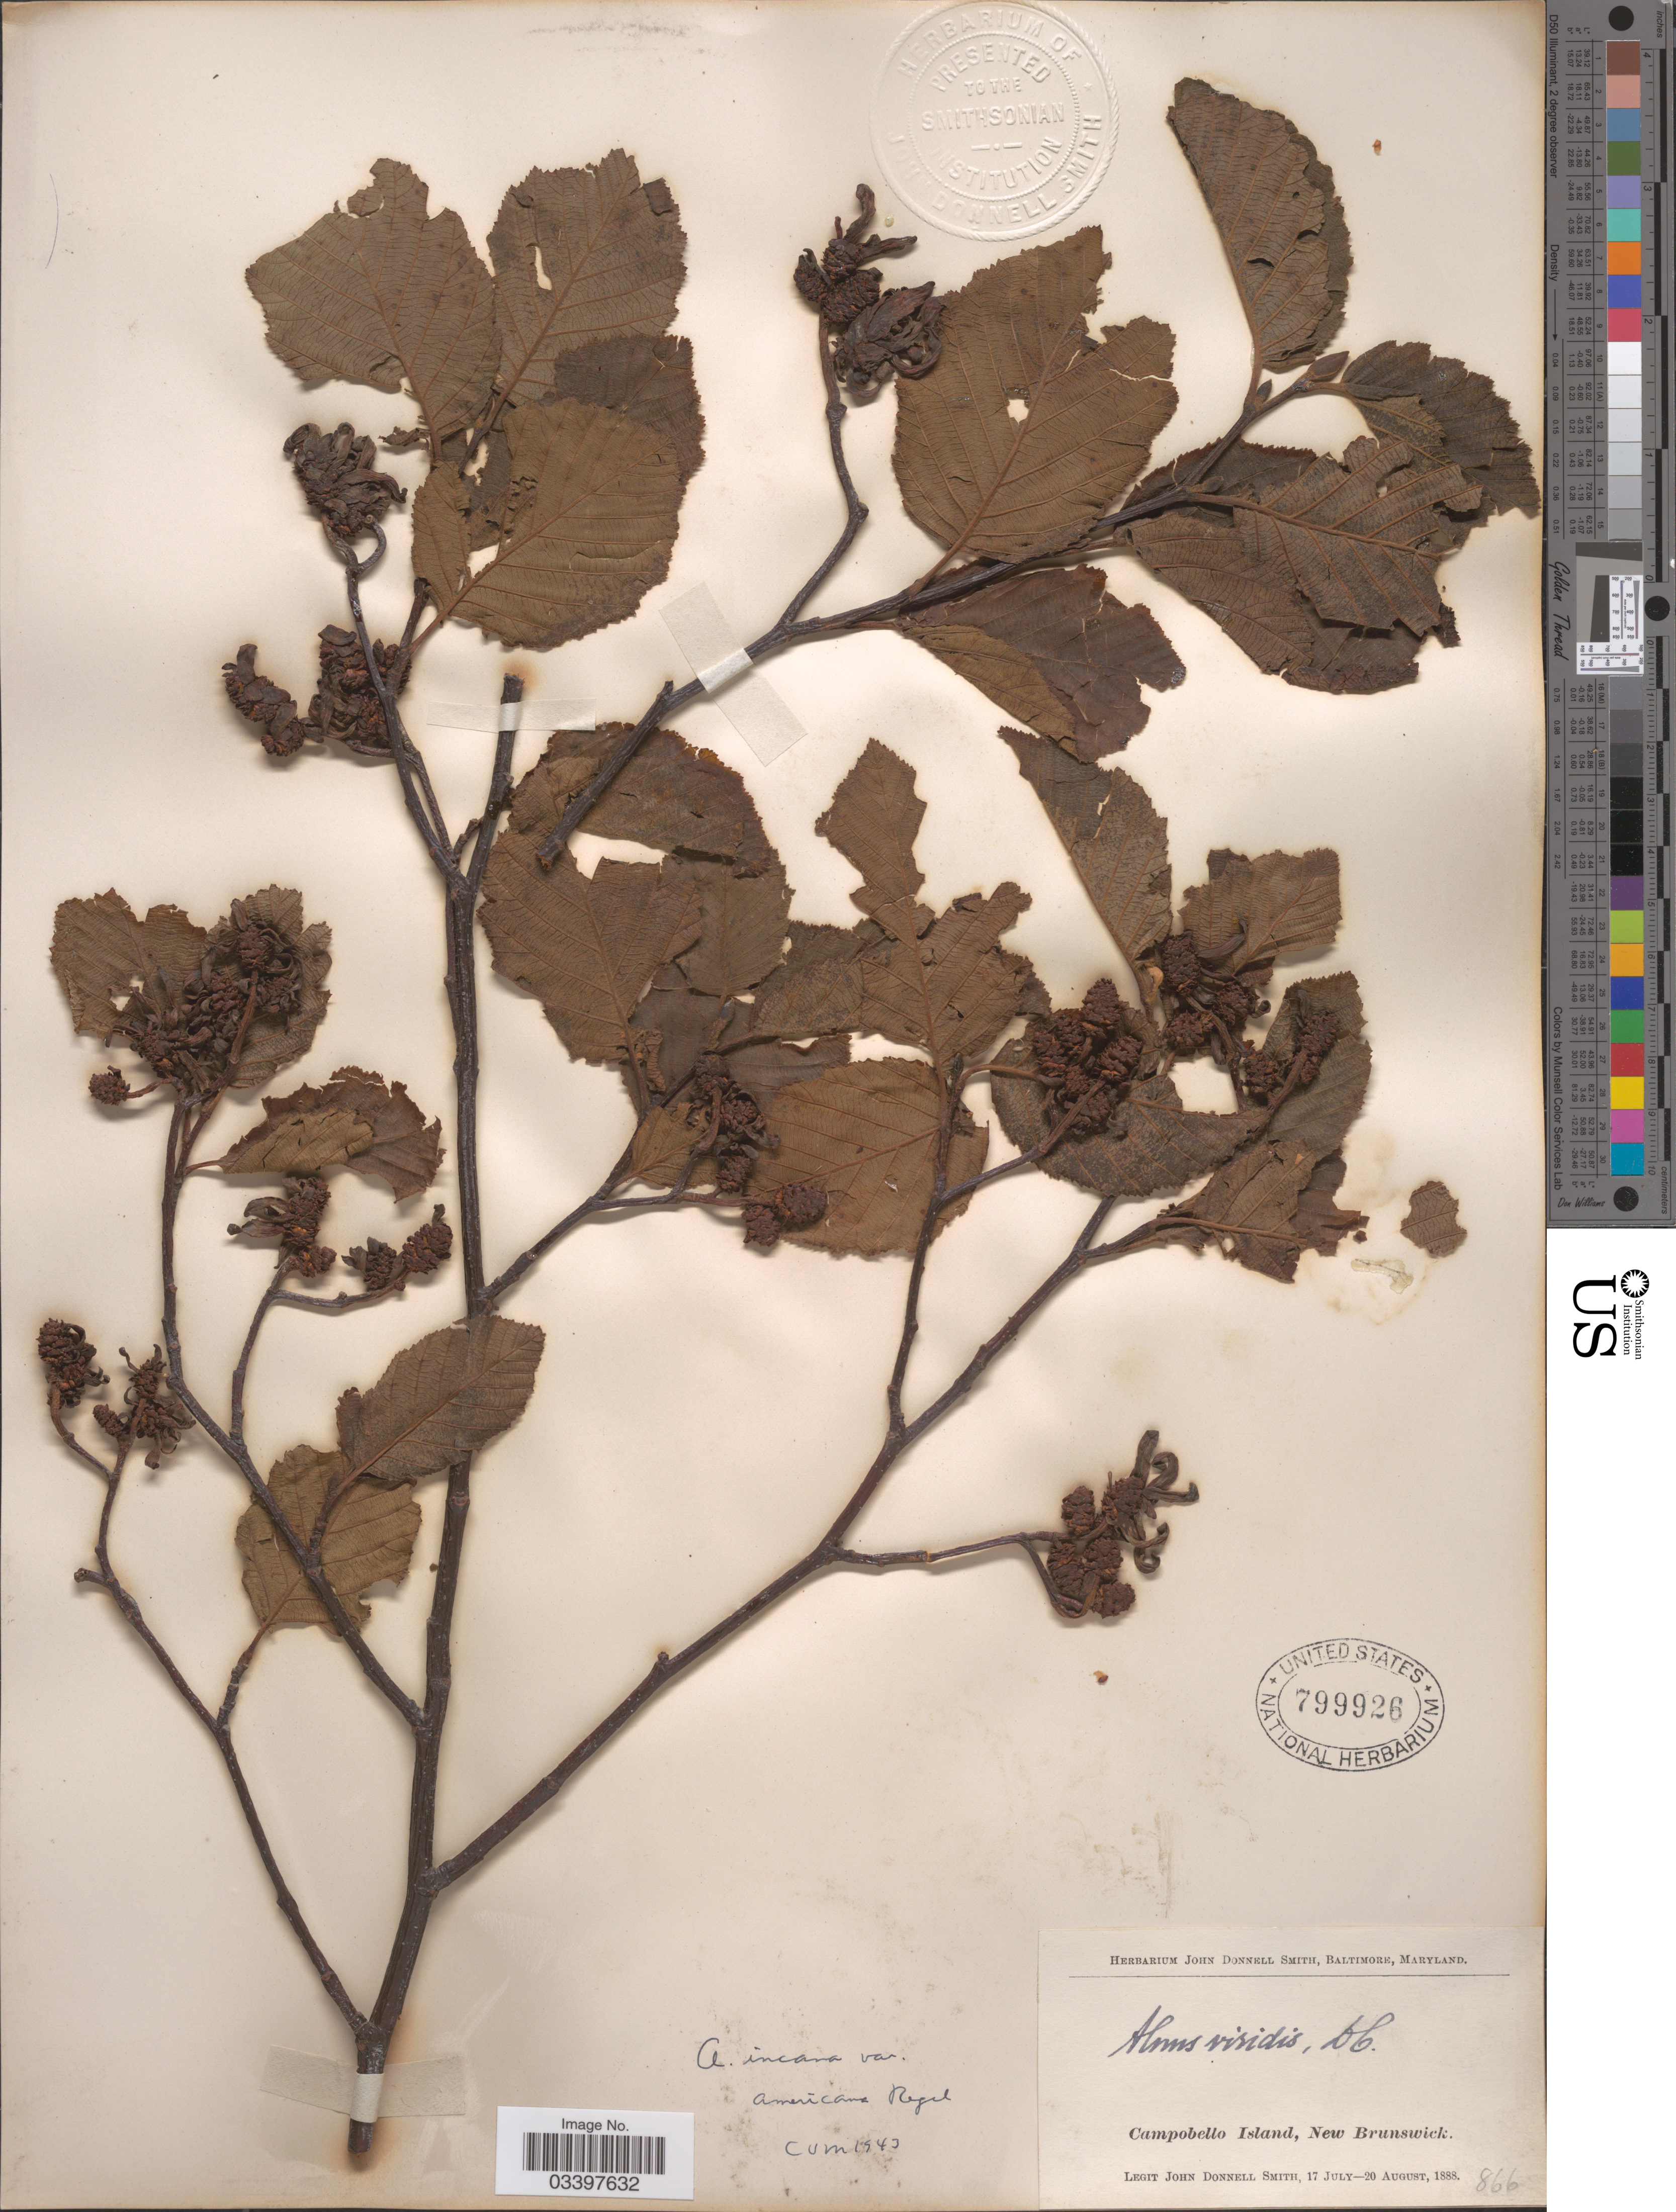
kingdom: Plantae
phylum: Tracheophyta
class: Magnoliopsida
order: Fagales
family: Betulaceae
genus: Alnus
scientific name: Alnus incana subsp. rugosa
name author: (Du Roi) R.T. Clausen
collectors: J. Donnell Smith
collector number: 866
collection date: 1888-07-17/1888-08-20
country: Canada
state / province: New Brunswick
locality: Campobello Island.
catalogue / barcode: US 799926